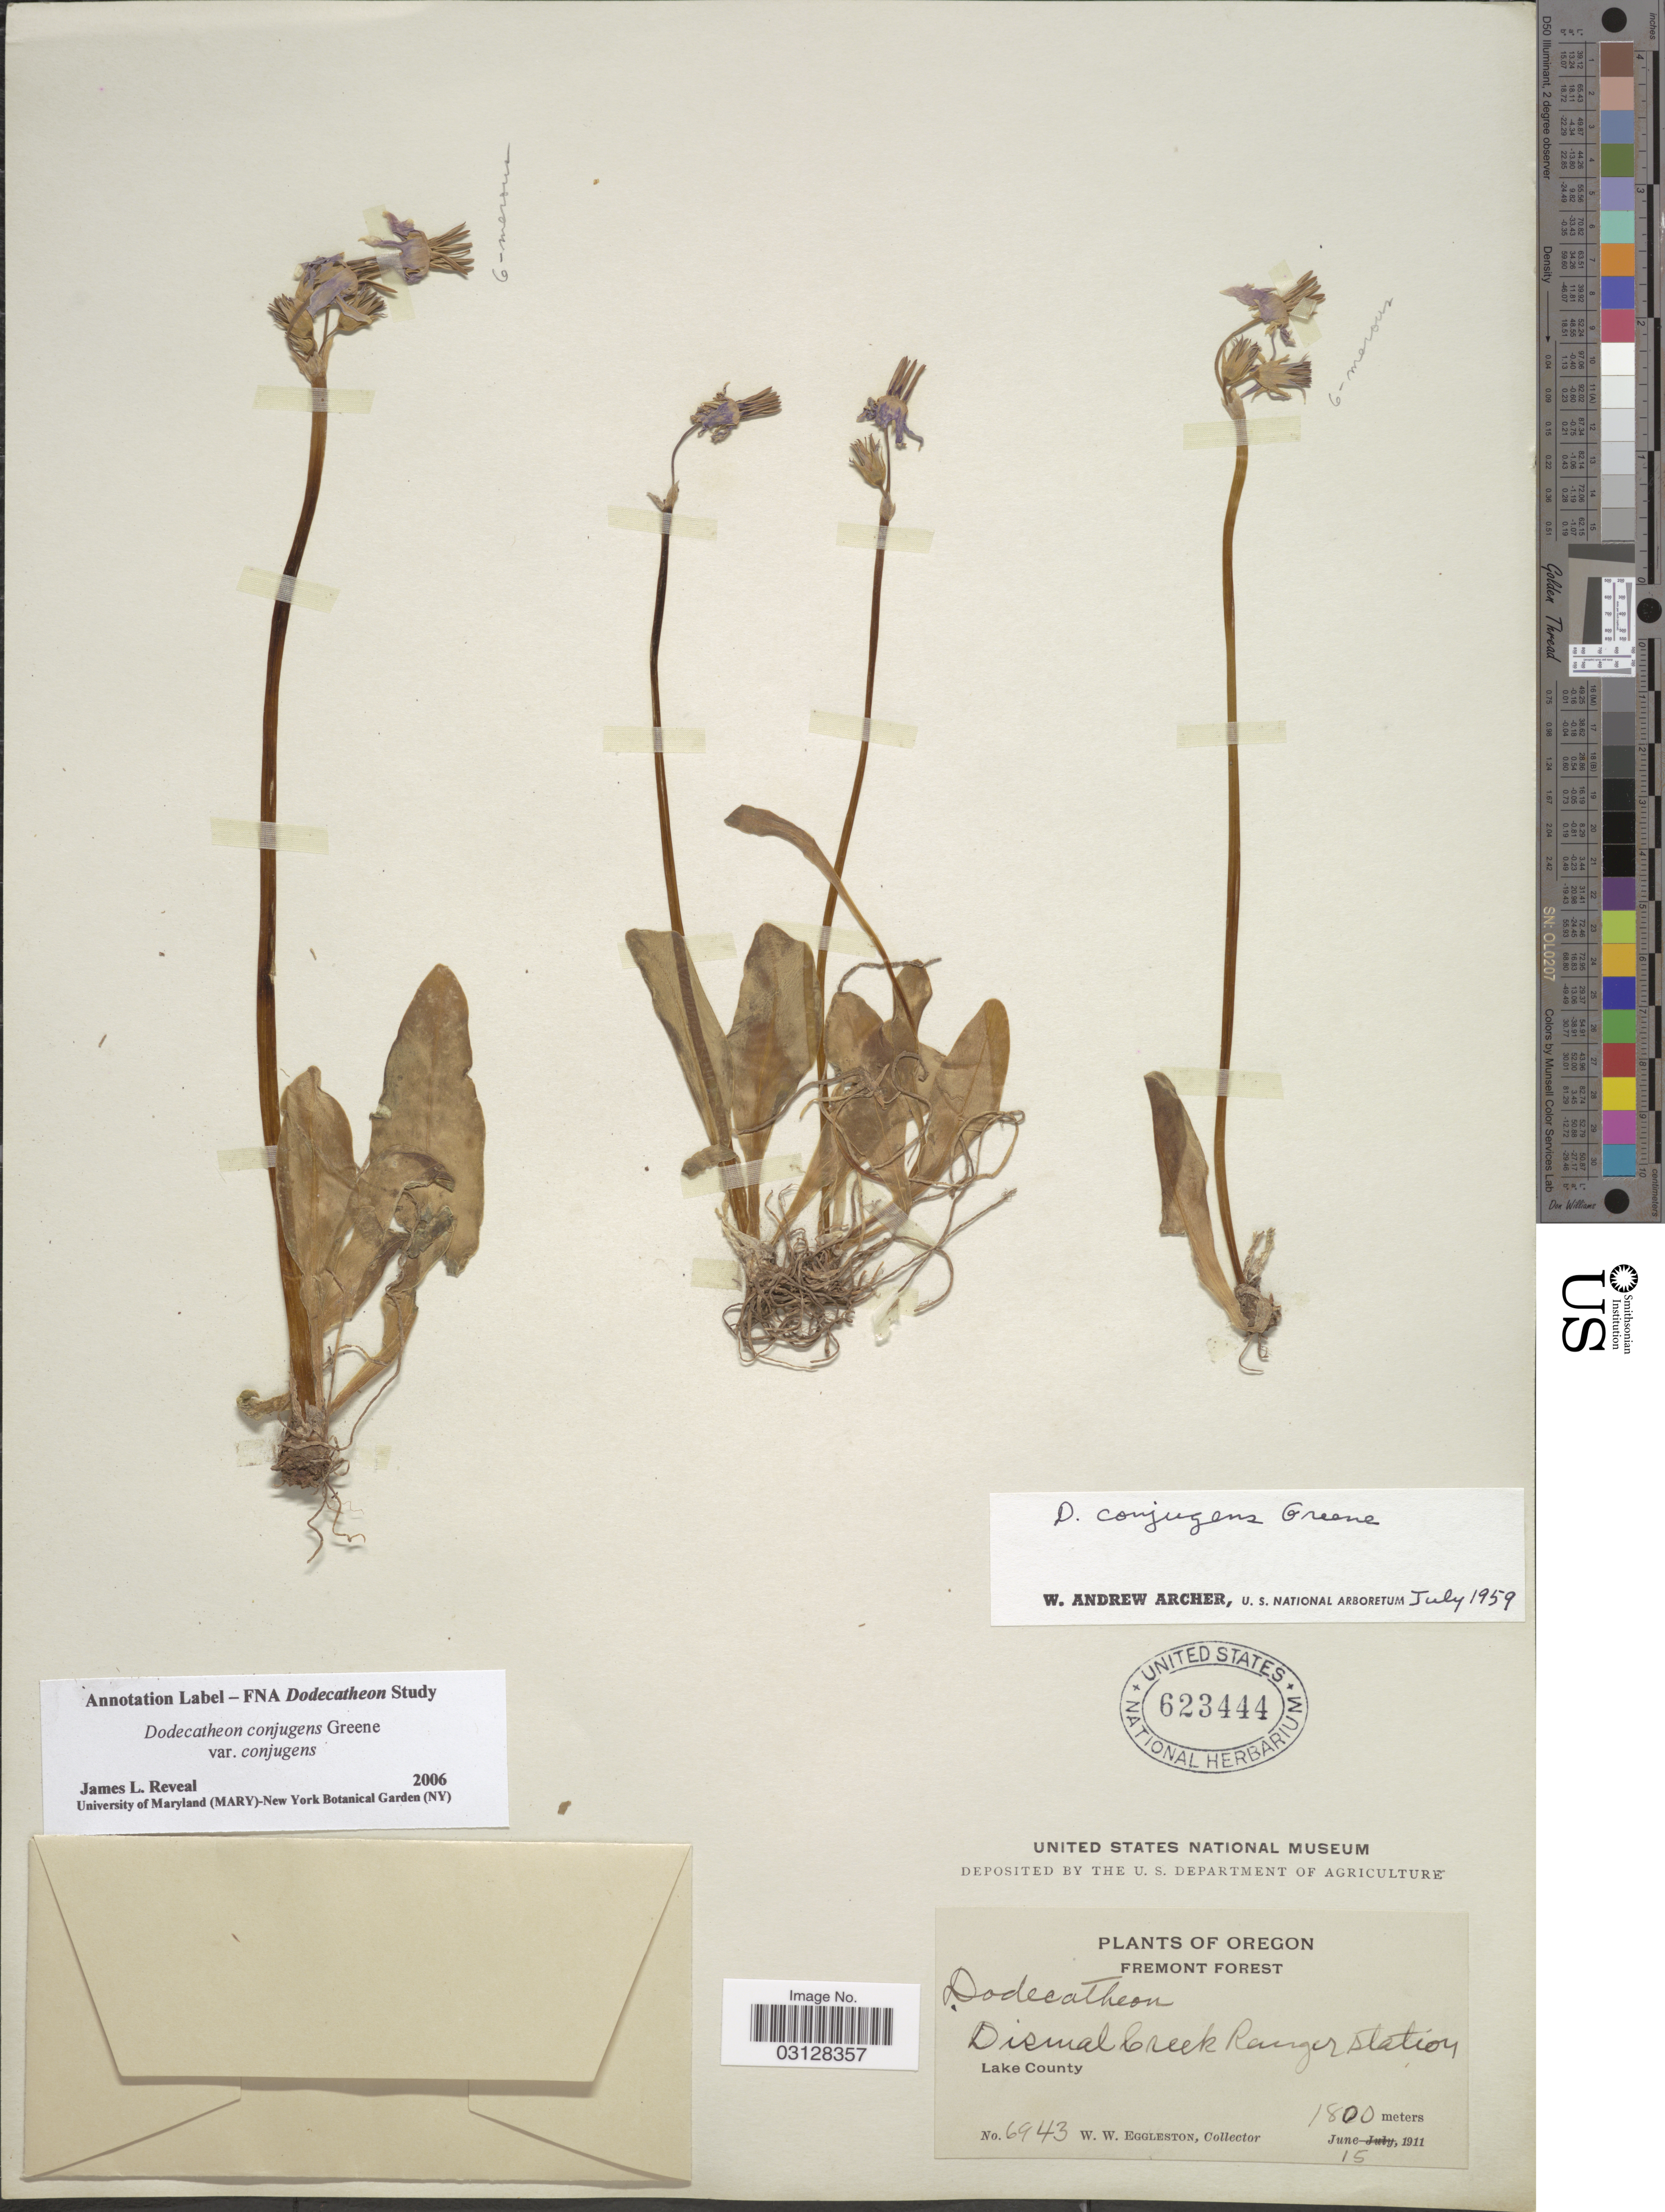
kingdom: Plantae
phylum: Tracheophyta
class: Magnoliopsida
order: Ericales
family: Primulaceae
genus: Dodecatheon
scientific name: Dodecatheon conjugens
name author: Greene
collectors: W. W. Eggleston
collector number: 6943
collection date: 1911-06-15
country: United States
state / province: Oregon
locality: Fremont Forest. Dismal Creek Ranger Station. Lake County.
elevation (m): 1800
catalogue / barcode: US 623444